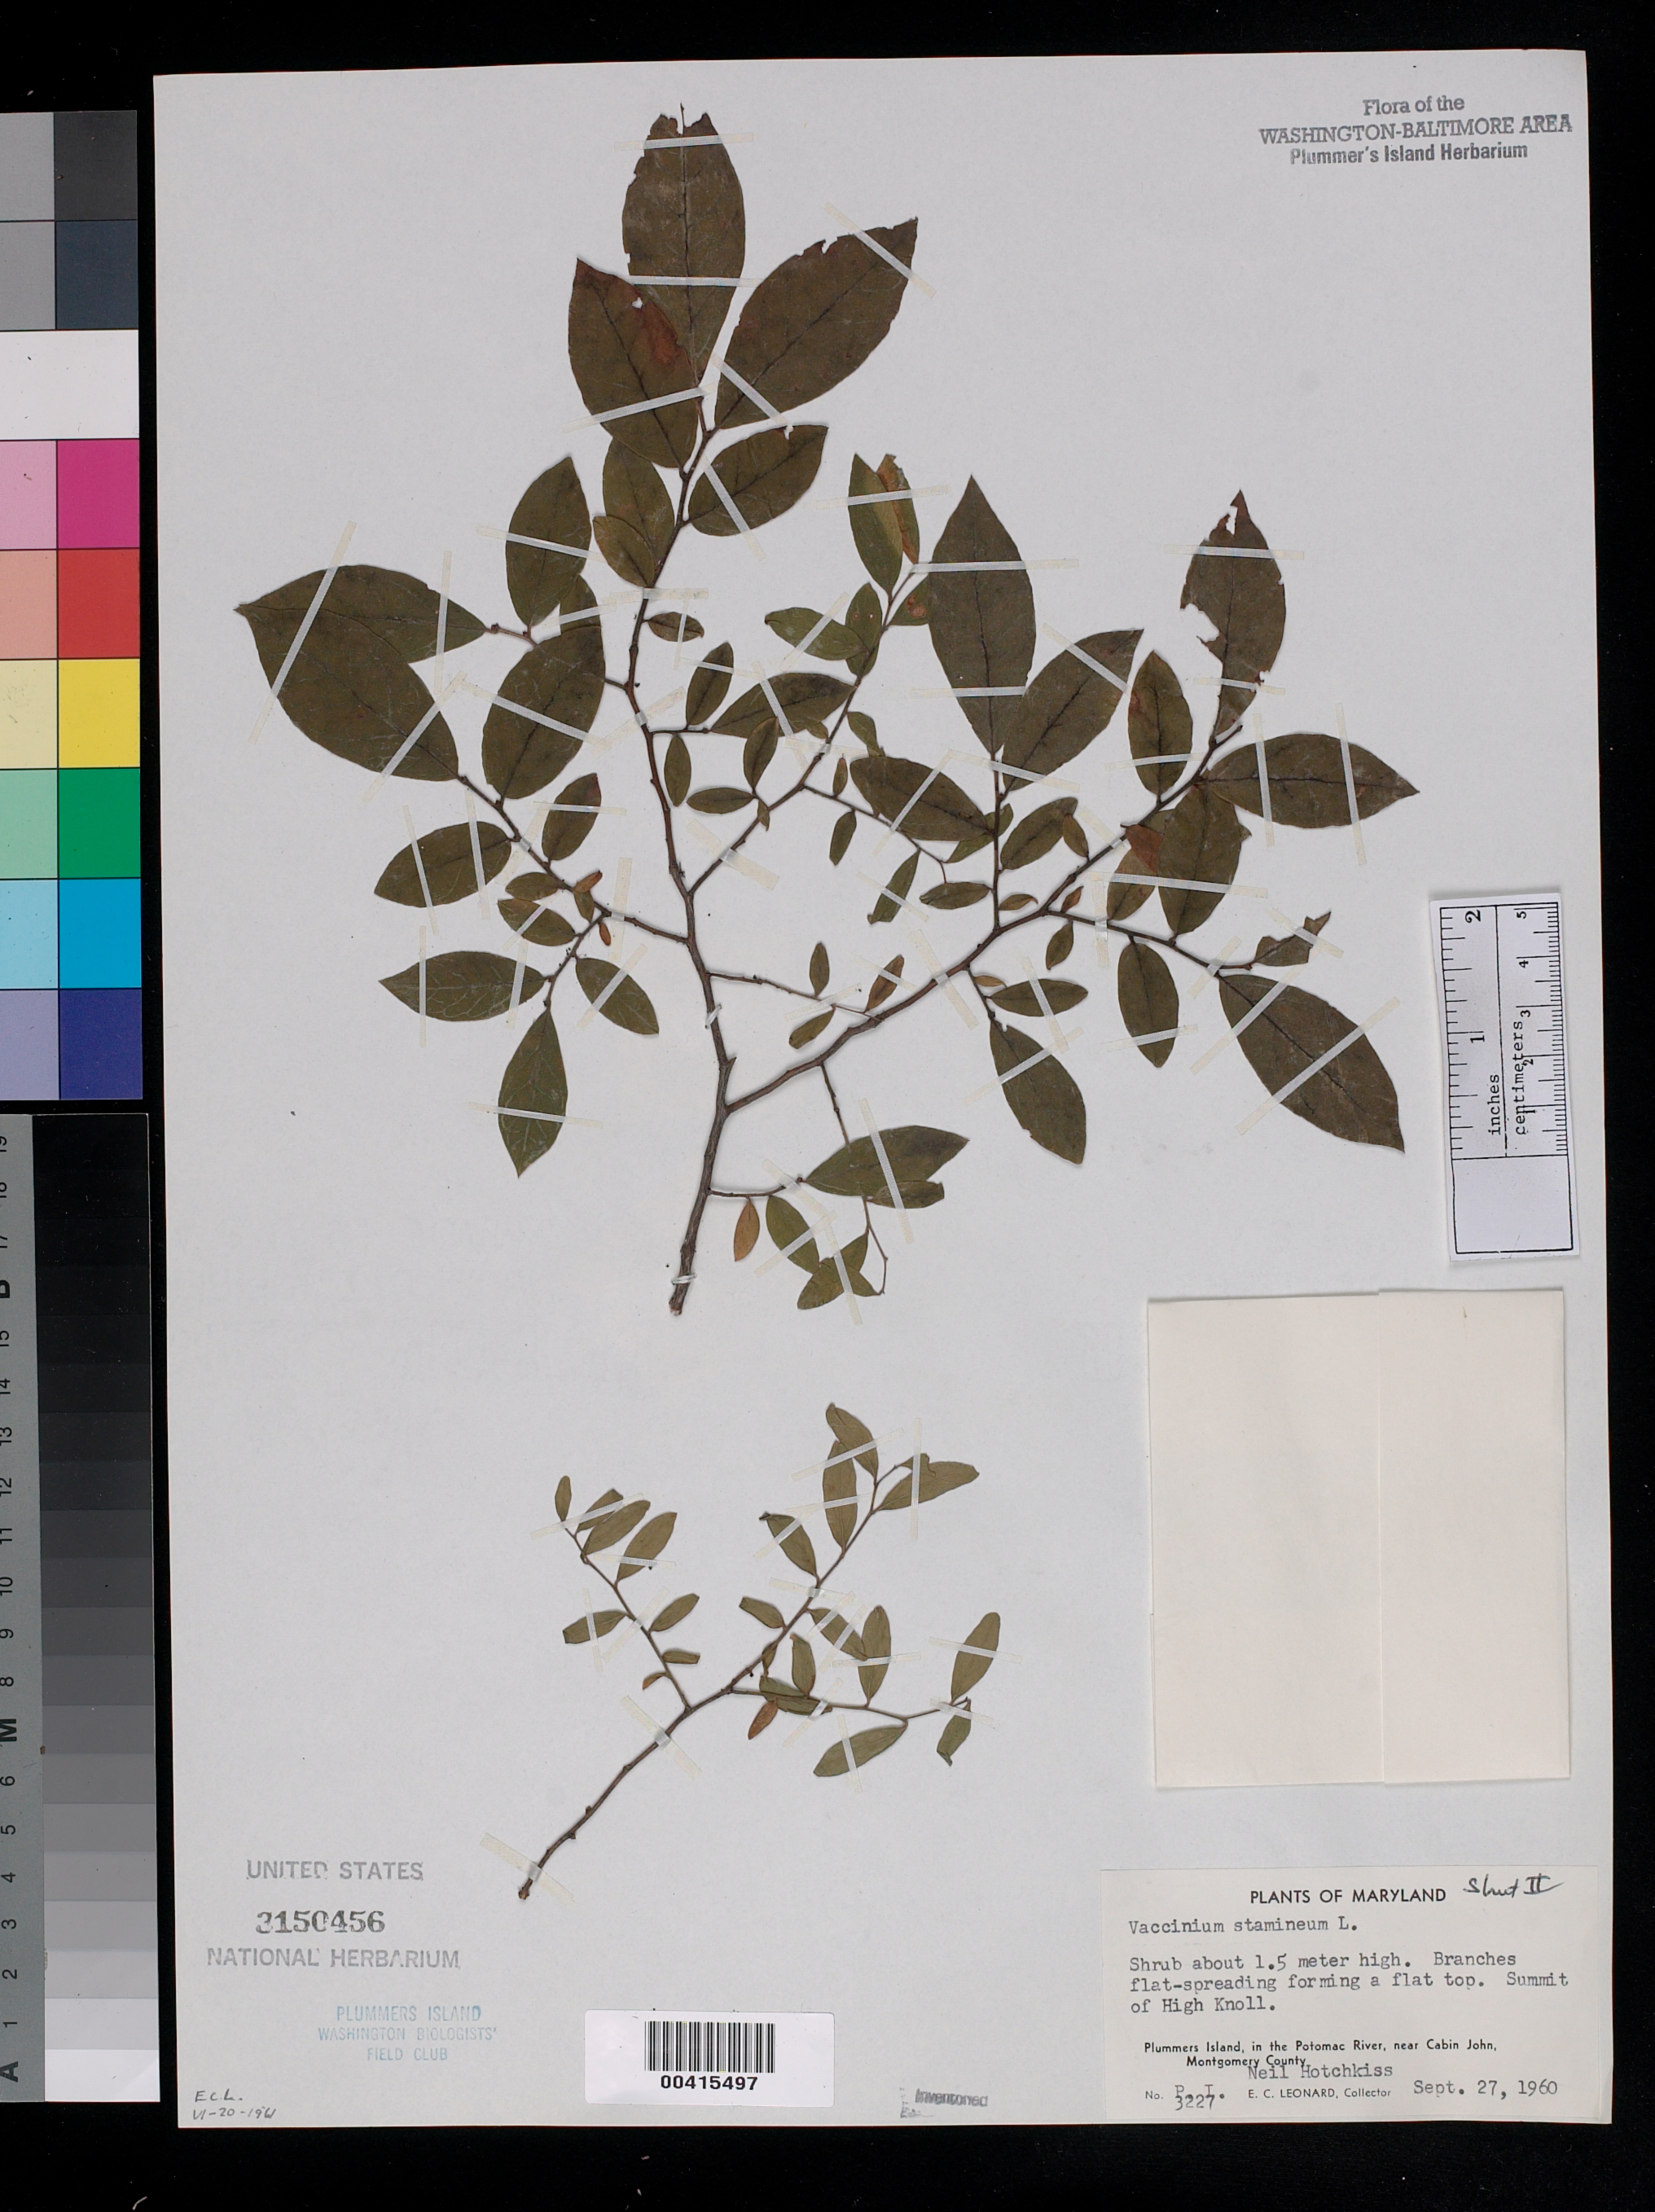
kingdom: Plantae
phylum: Tracheophyta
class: Magnoliopsida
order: Ericales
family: Ericaceae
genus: Vaccinium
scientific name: Vaccinium stamineum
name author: L.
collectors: N. Hotchkiss & E. C. Leonard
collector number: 3227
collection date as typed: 27 Sep 1960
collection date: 1960-09-27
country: United States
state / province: Maryland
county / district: Montgomery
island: Plummers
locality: Plummer's Island, summit of high knoll C. & O. Canal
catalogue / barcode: US 3150456